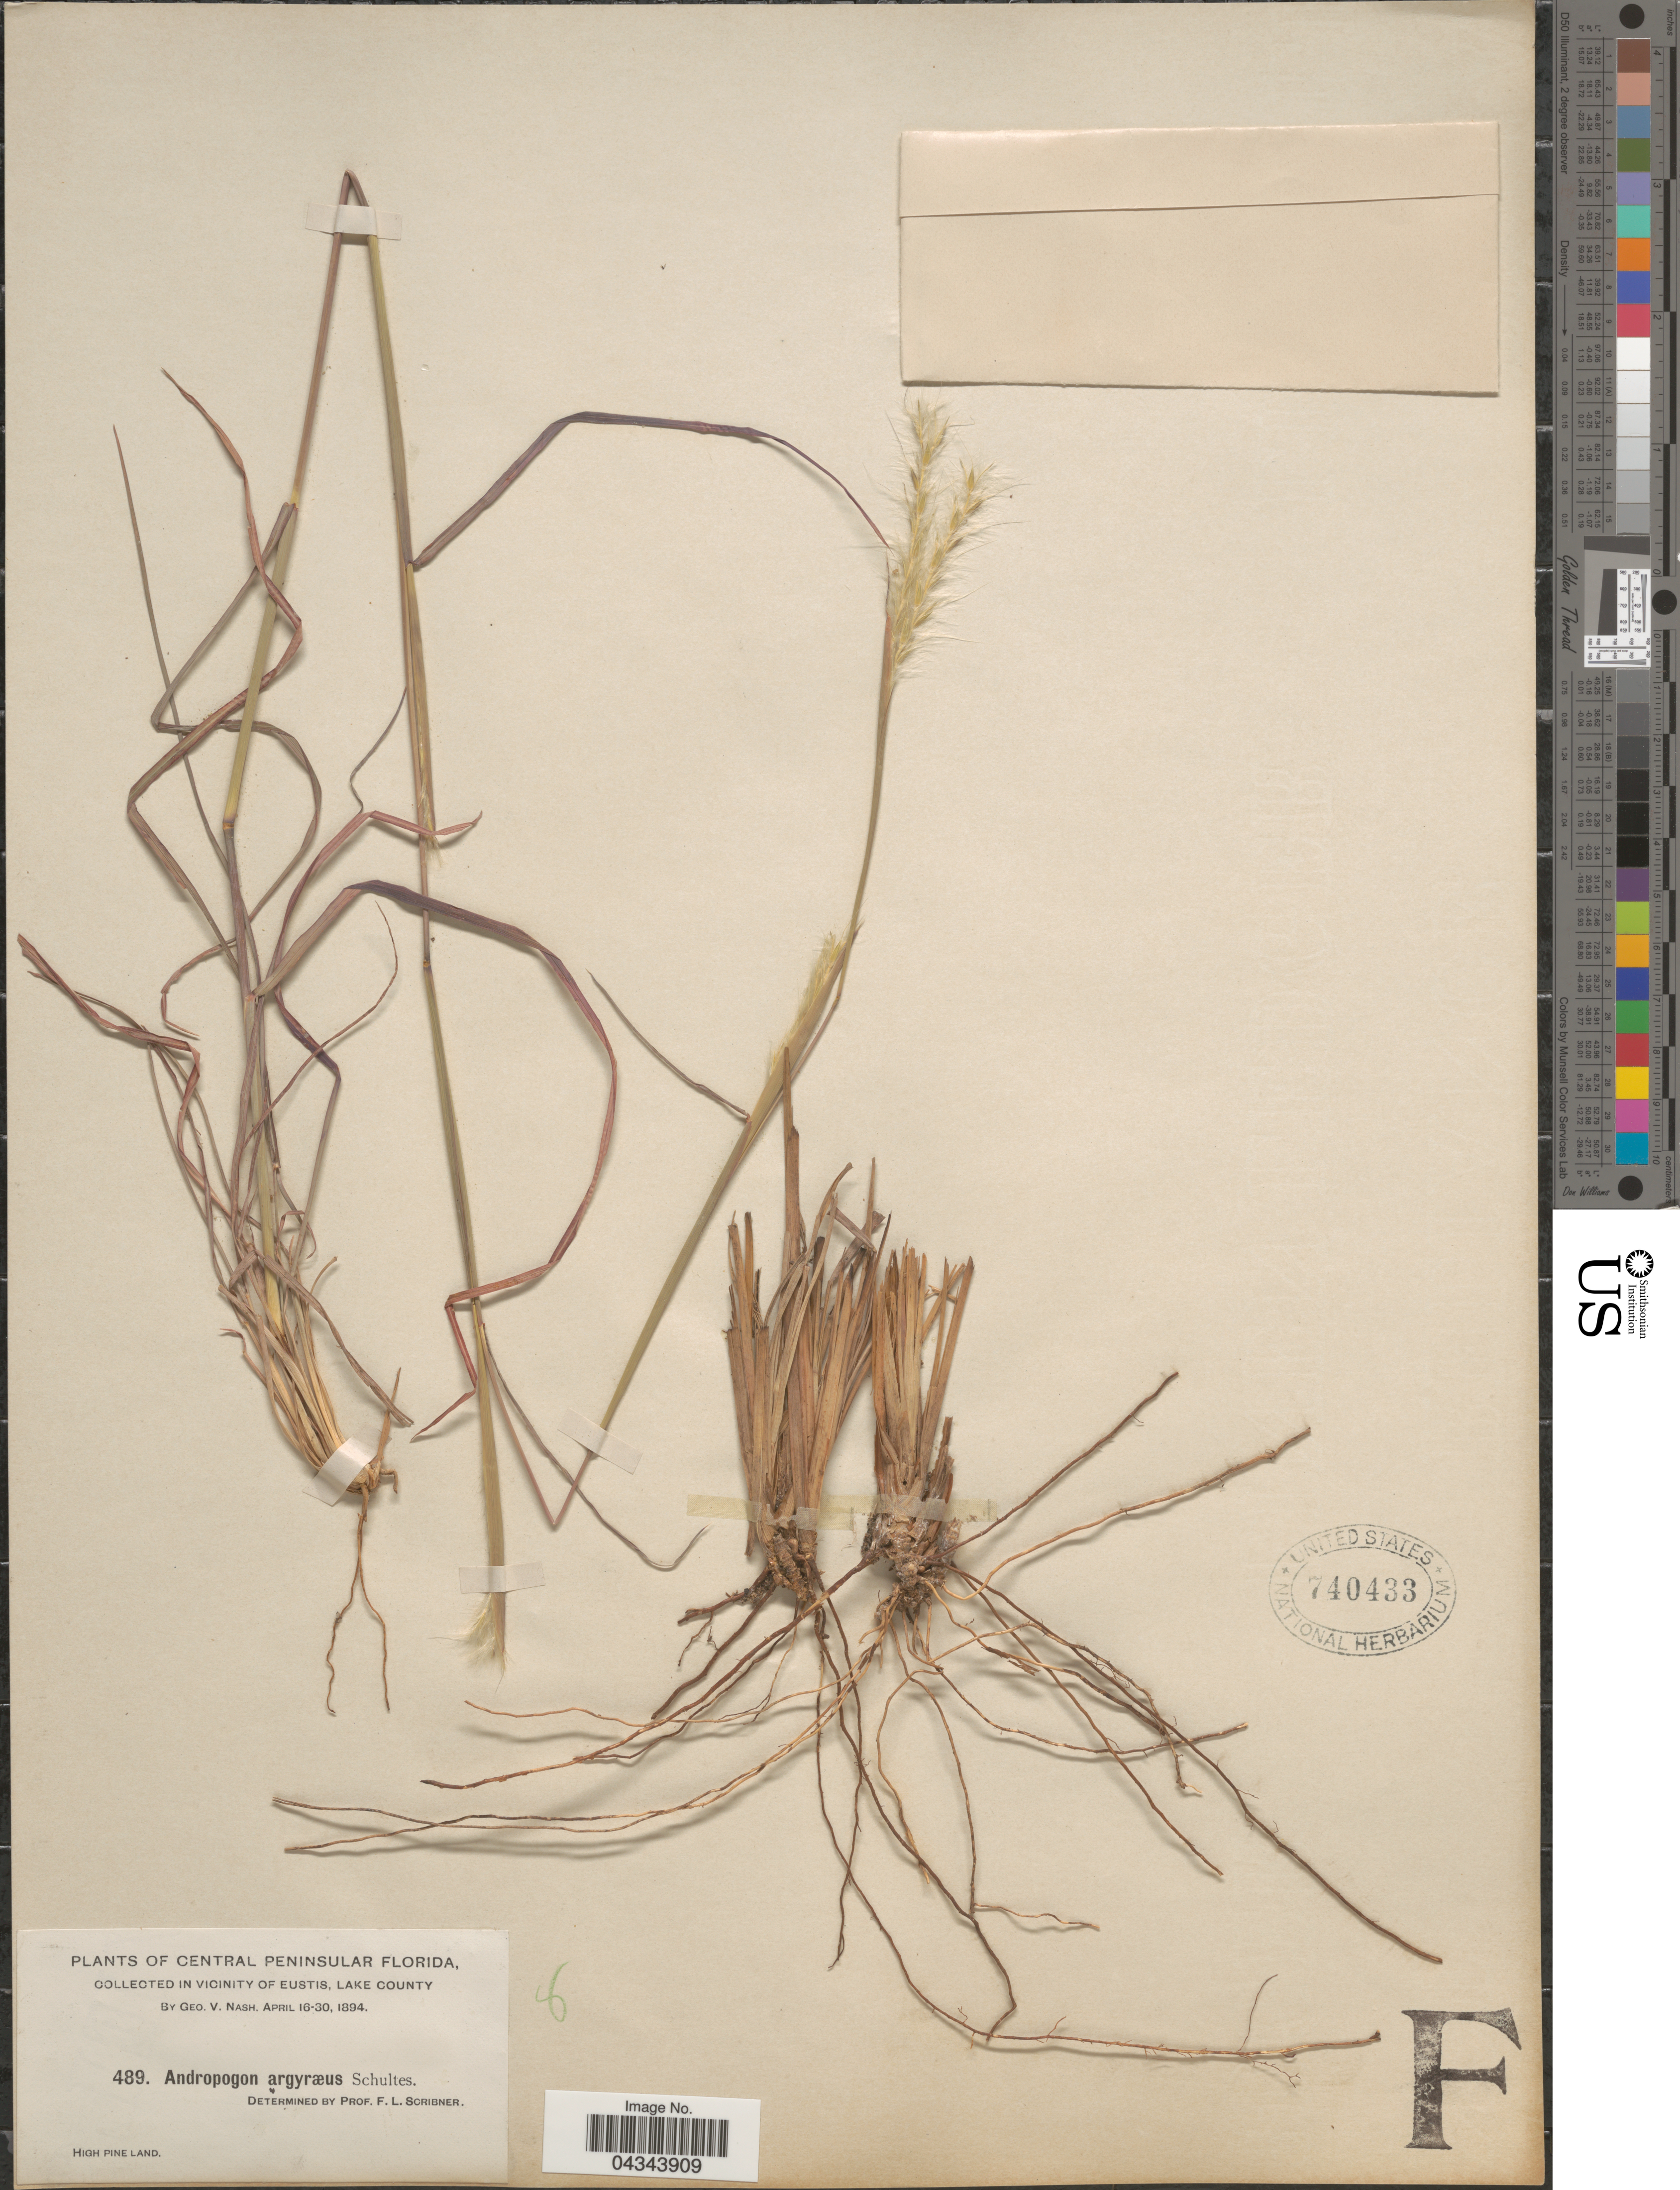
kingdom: Plantae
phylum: Tracheophyta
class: Liliopsida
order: Poales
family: Poaceae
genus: Andropogon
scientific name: Andropogon ternarius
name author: Michx.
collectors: G. V. Nash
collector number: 489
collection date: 1894-04-16/1894-04-30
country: United States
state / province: Florida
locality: Central Peninsular Florida. In vicinity of Eustis, Lake County.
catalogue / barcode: US 740433